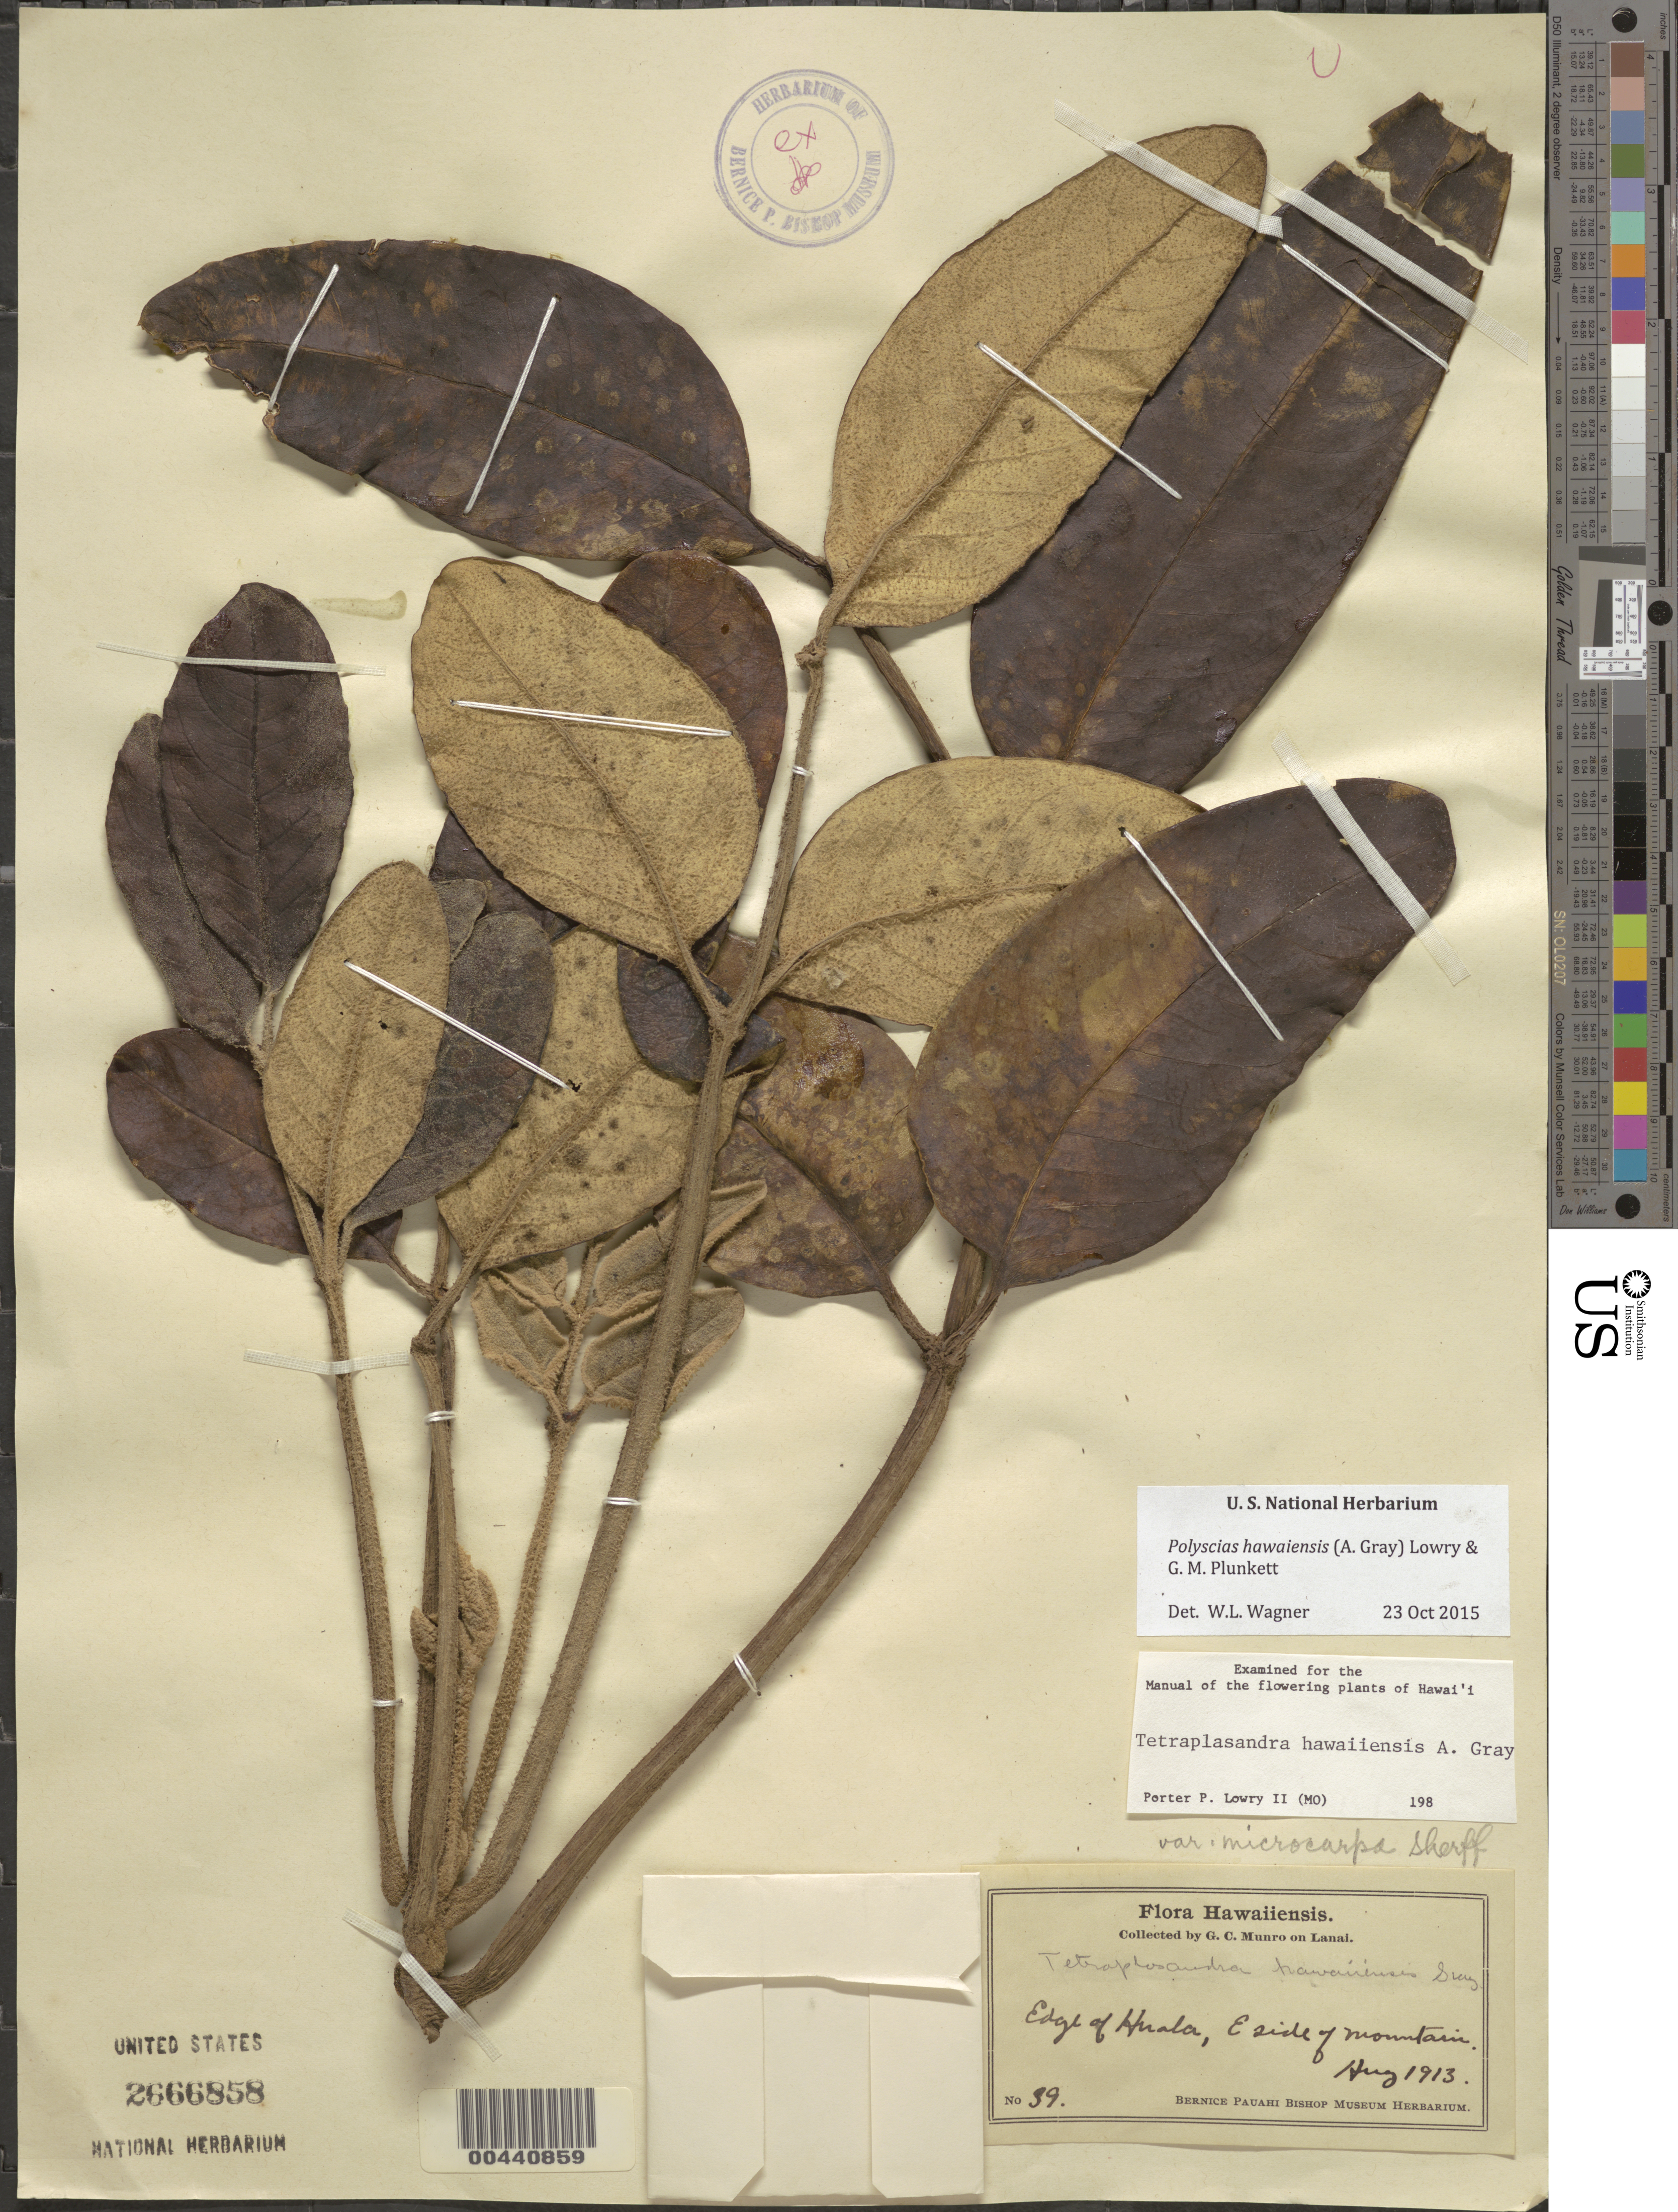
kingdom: Plantae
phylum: Tracheophyta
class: Magnoliopsida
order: Apiales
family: Araliaceae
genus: Polyscias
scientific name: Polyscias hawaiensis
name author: (A. Gray) Lowry & G. M. Plunkett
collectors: G. C. Munro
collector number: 39.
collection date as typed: Aug 1913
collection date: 1913-08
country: United States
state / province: Hawaii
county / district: Maui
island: Lana'i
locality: Edge of Huala, E side of mountain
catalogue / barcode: US 2666858